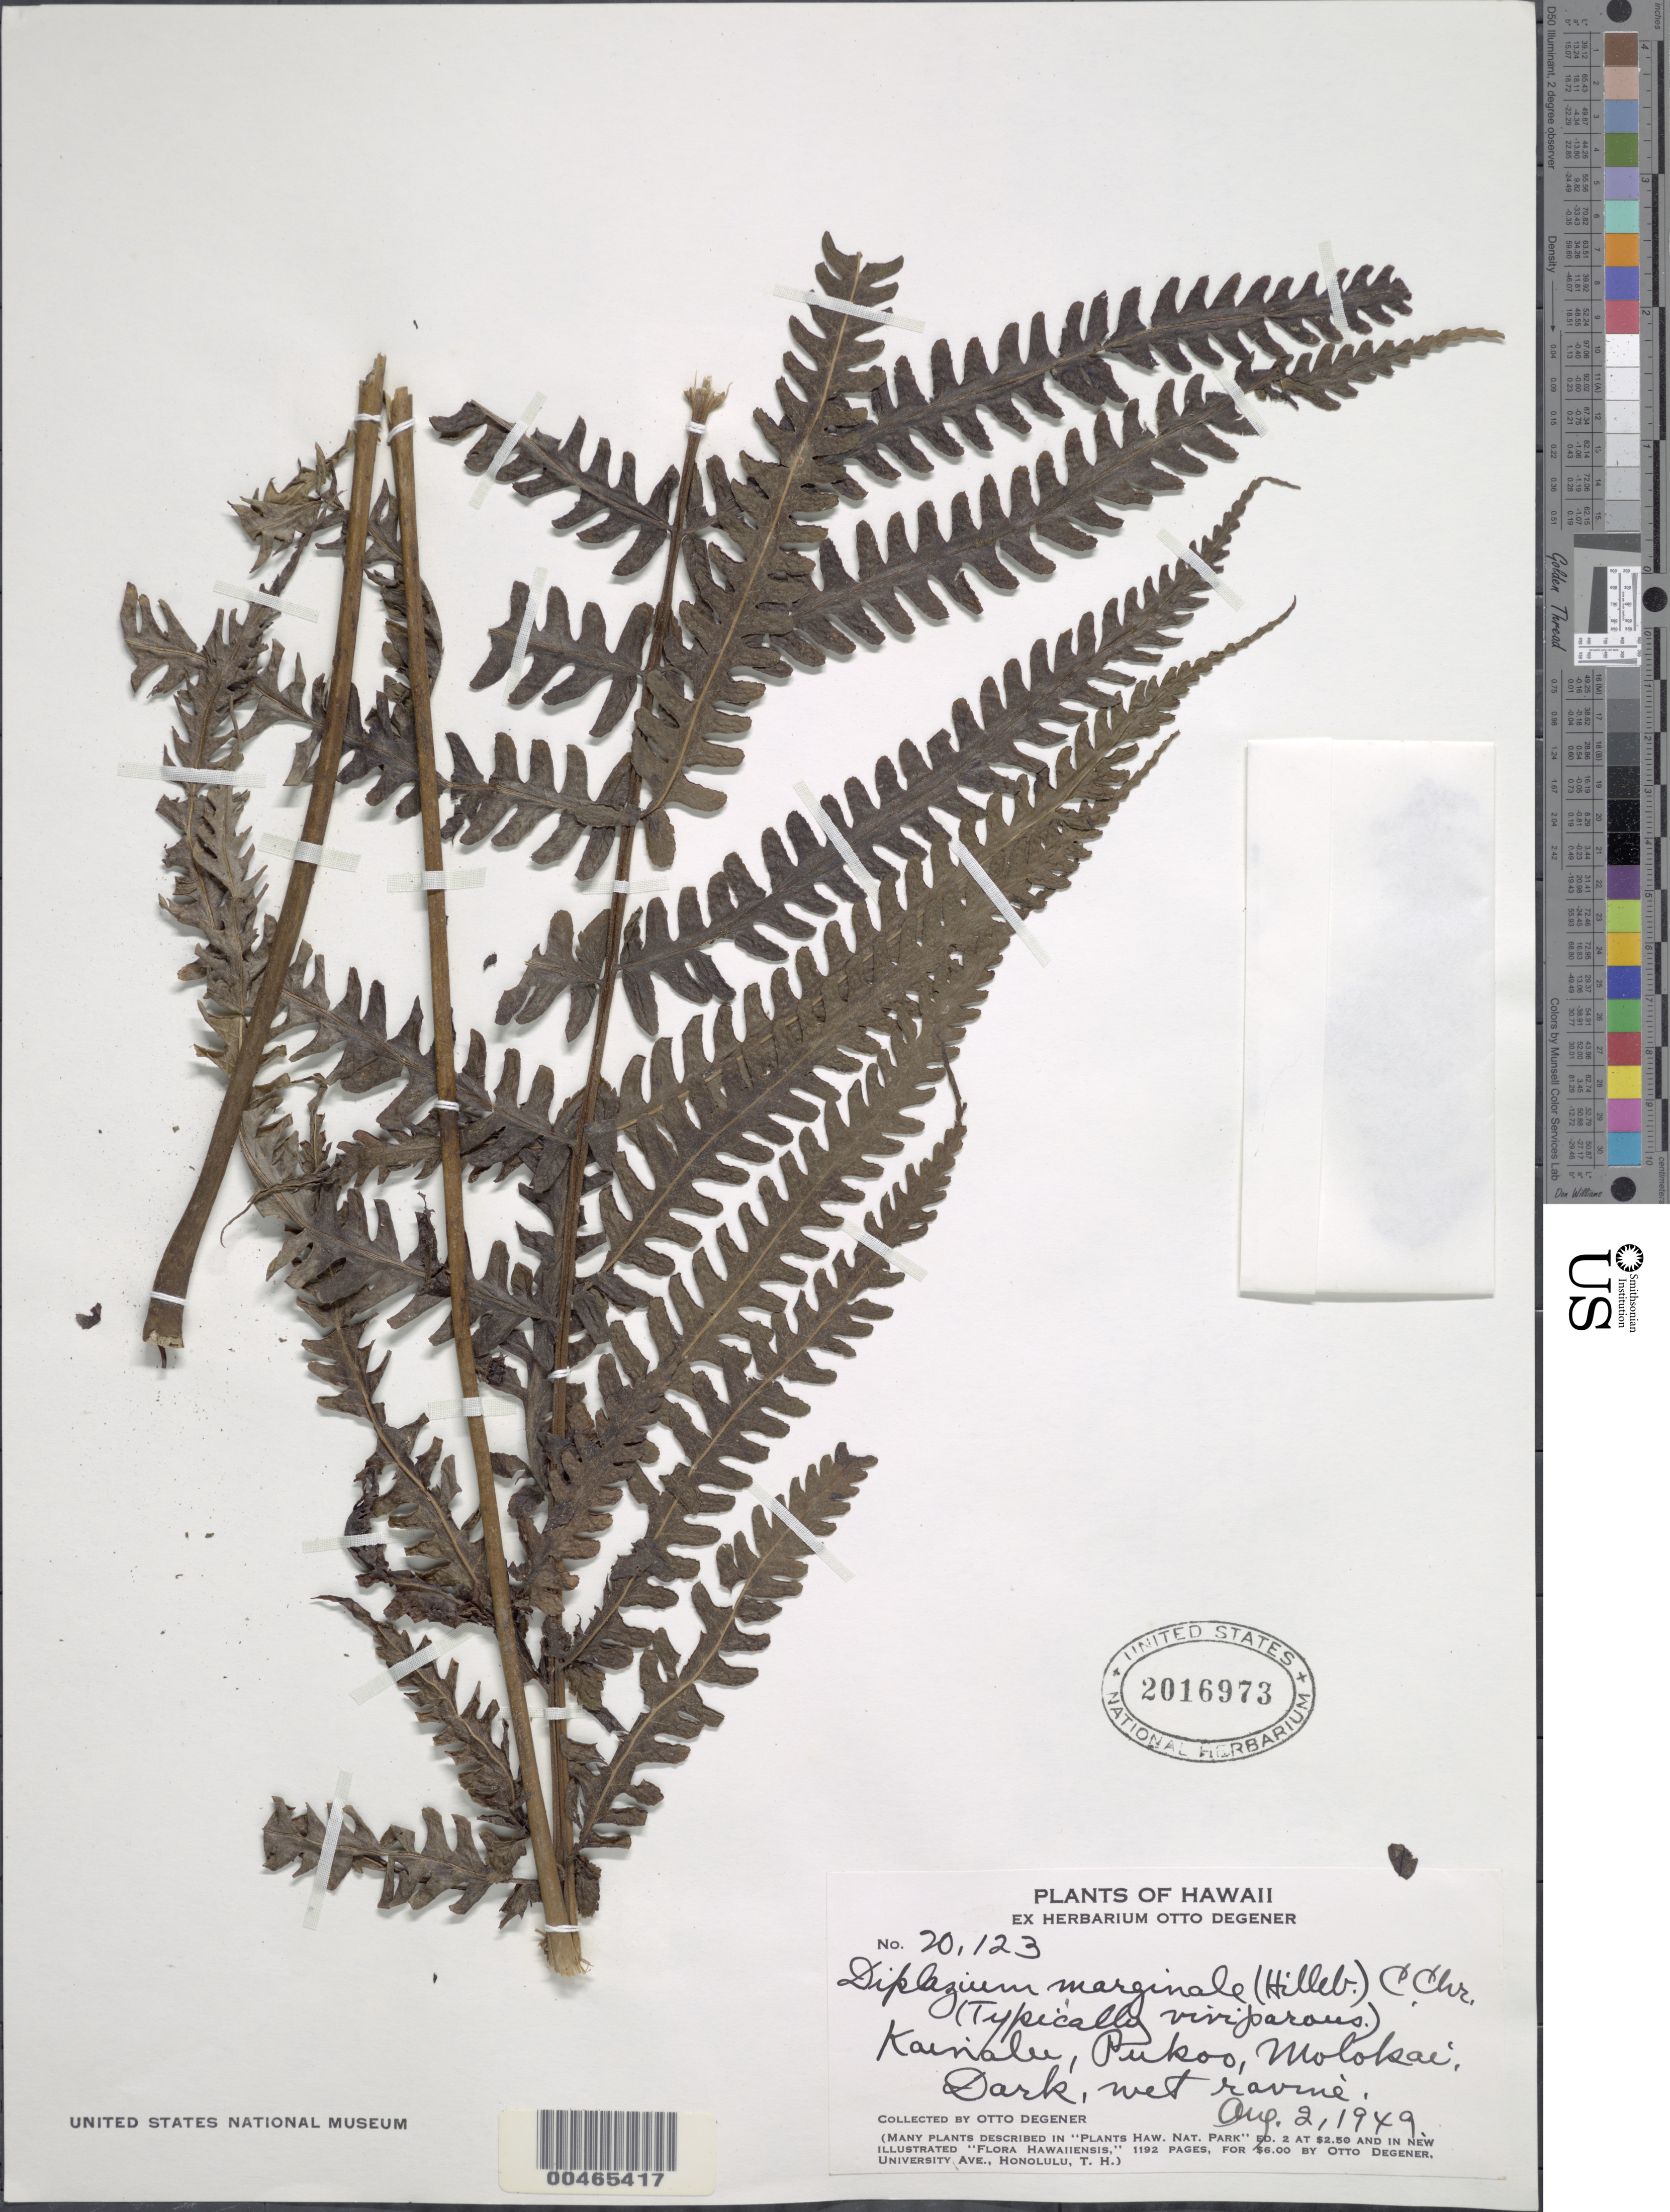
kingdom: Plantae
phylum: Tracheophyta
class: Polypodiopsida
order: Polypodiales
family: Athyriaceae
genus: Deparia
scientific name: Deparia marginalis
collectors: O. Degener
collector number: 20123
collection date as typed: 2 Aug 1949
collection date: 1949-08-02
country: United States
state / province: Hawaii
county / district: Maui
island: Moloka'i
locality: Kainalu, Pukoo, Molokai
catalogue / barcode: US 2016973